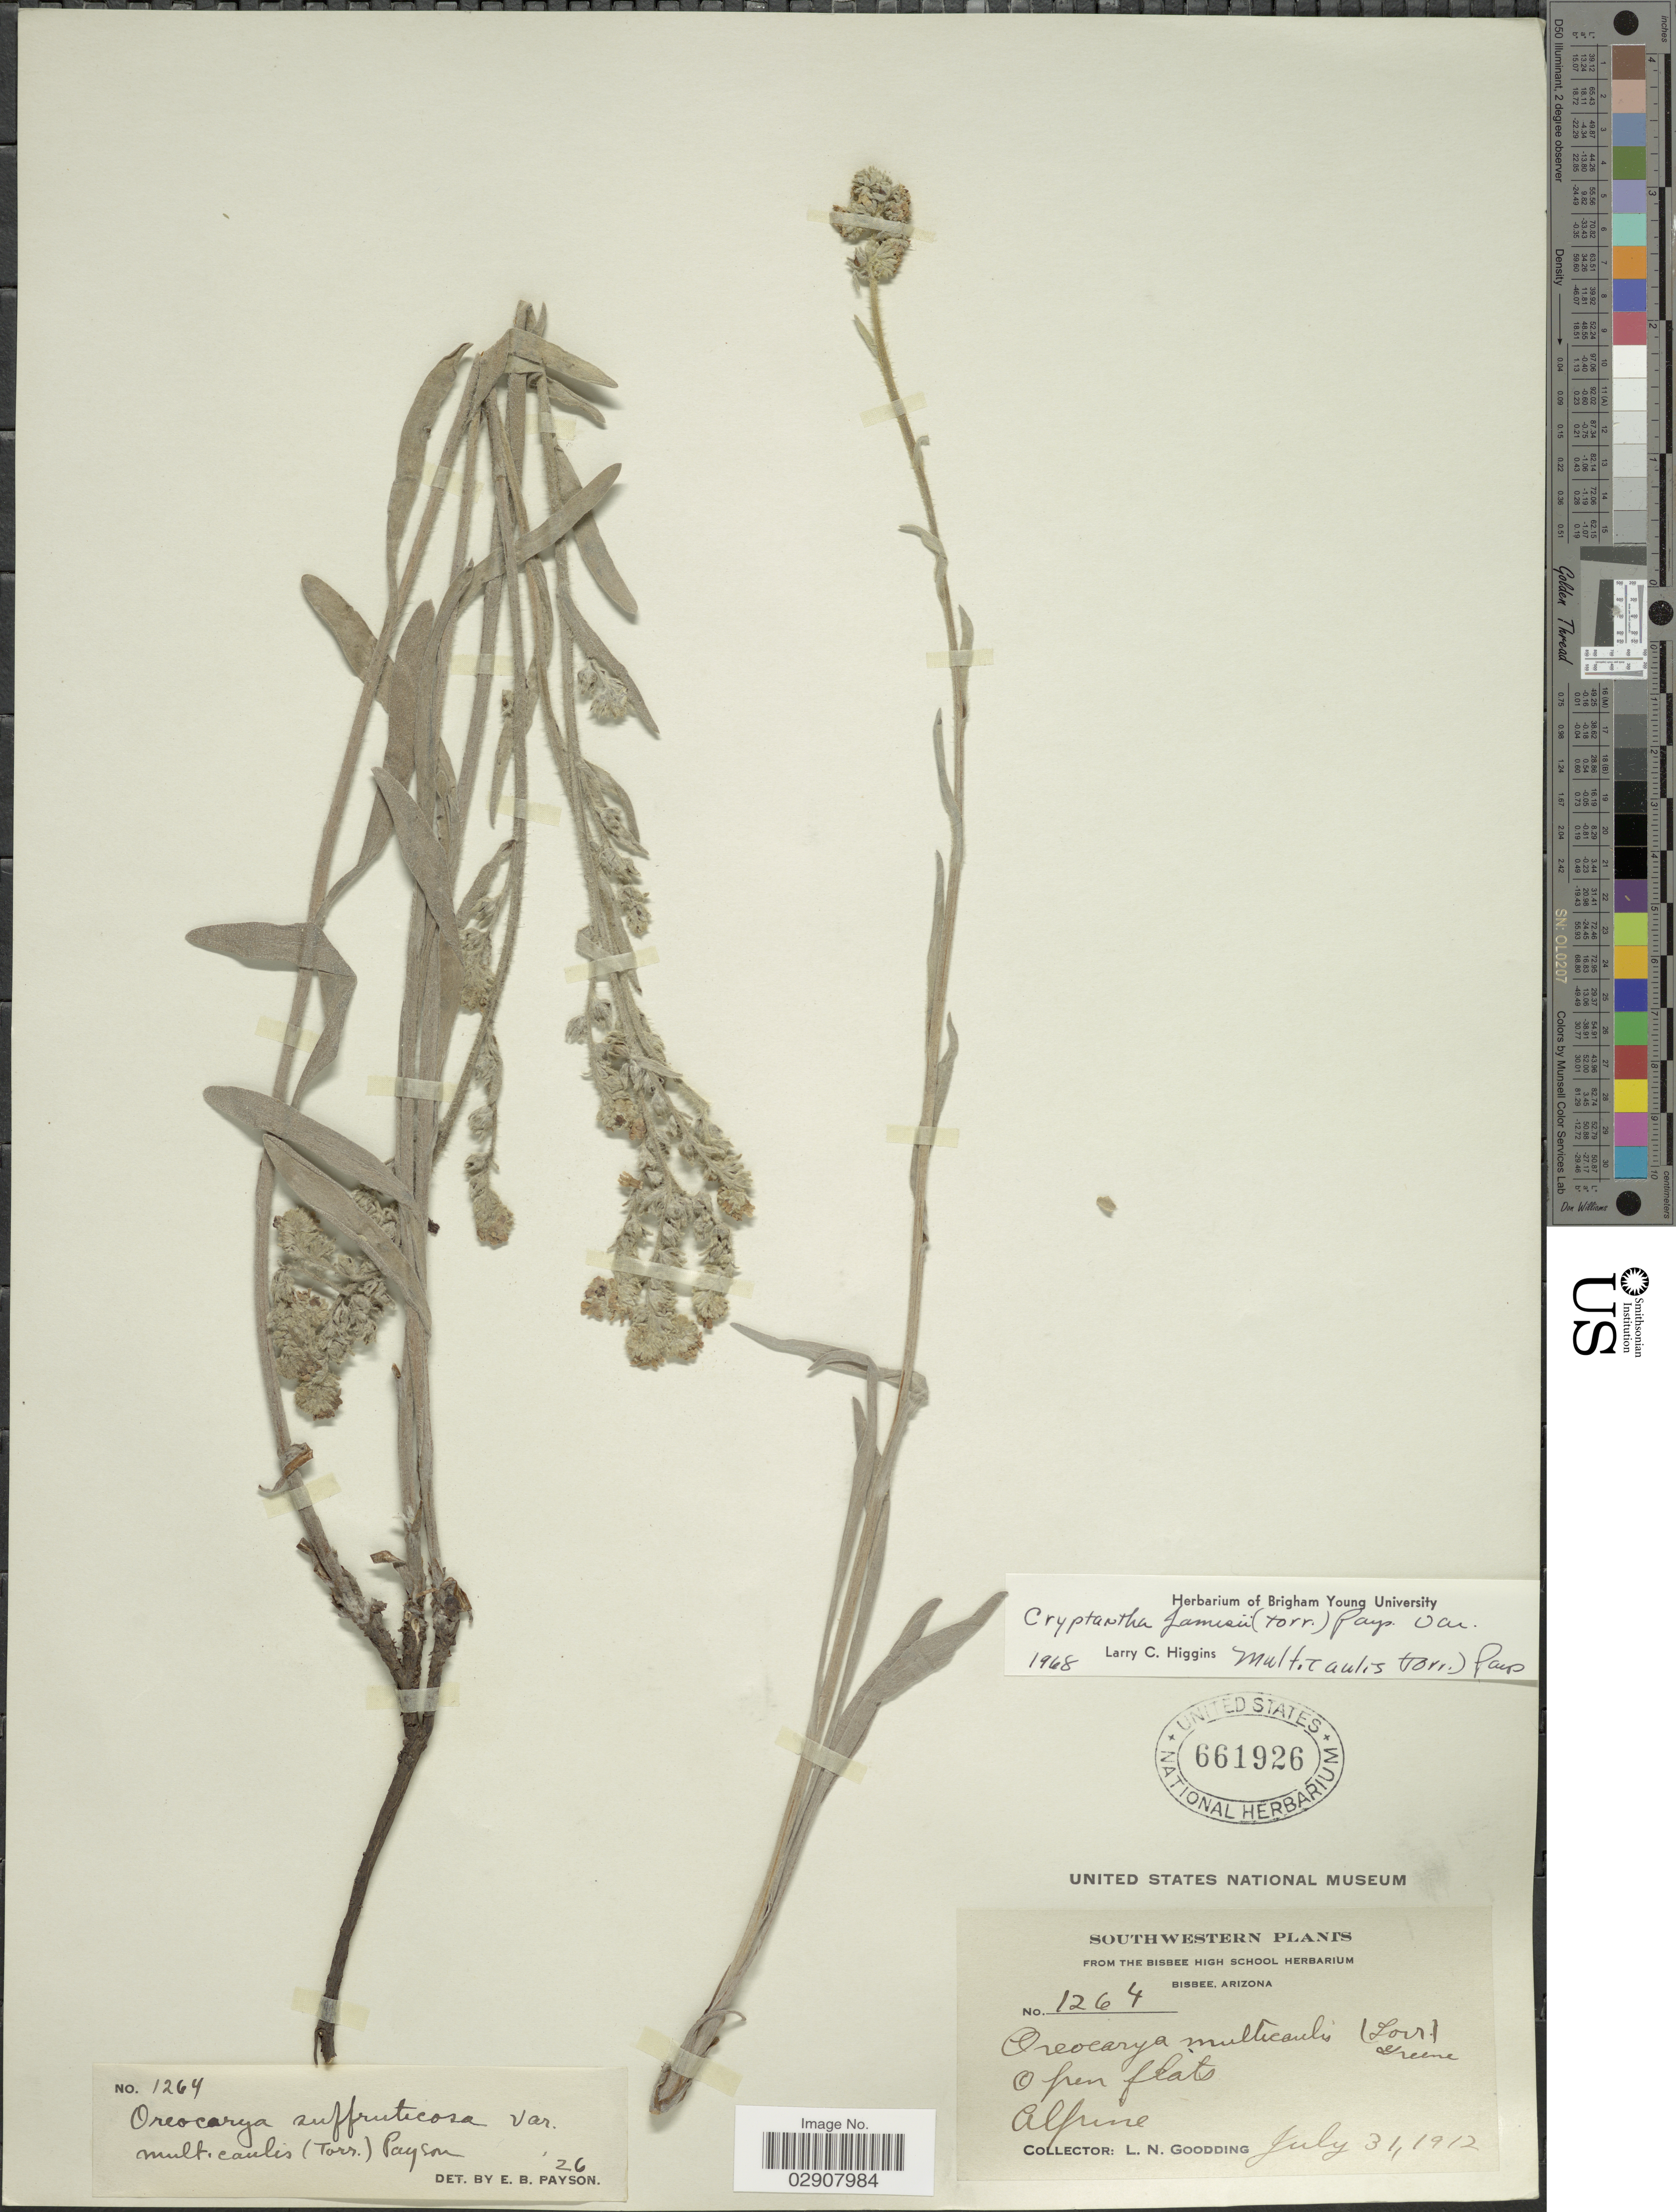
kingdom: Plantae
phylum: Tracheophyta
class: Magnoliopsida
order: Boraginales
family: Boraginaceae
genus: Cryptantha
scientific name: Cryptantha jamesii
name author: (Torr.) Payson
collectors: L. N. Goodding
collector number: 1264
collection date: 1912-07-31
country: United States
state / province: Arizona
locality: Southwestern, Bisbee, Alfune.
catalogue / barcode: US 661926